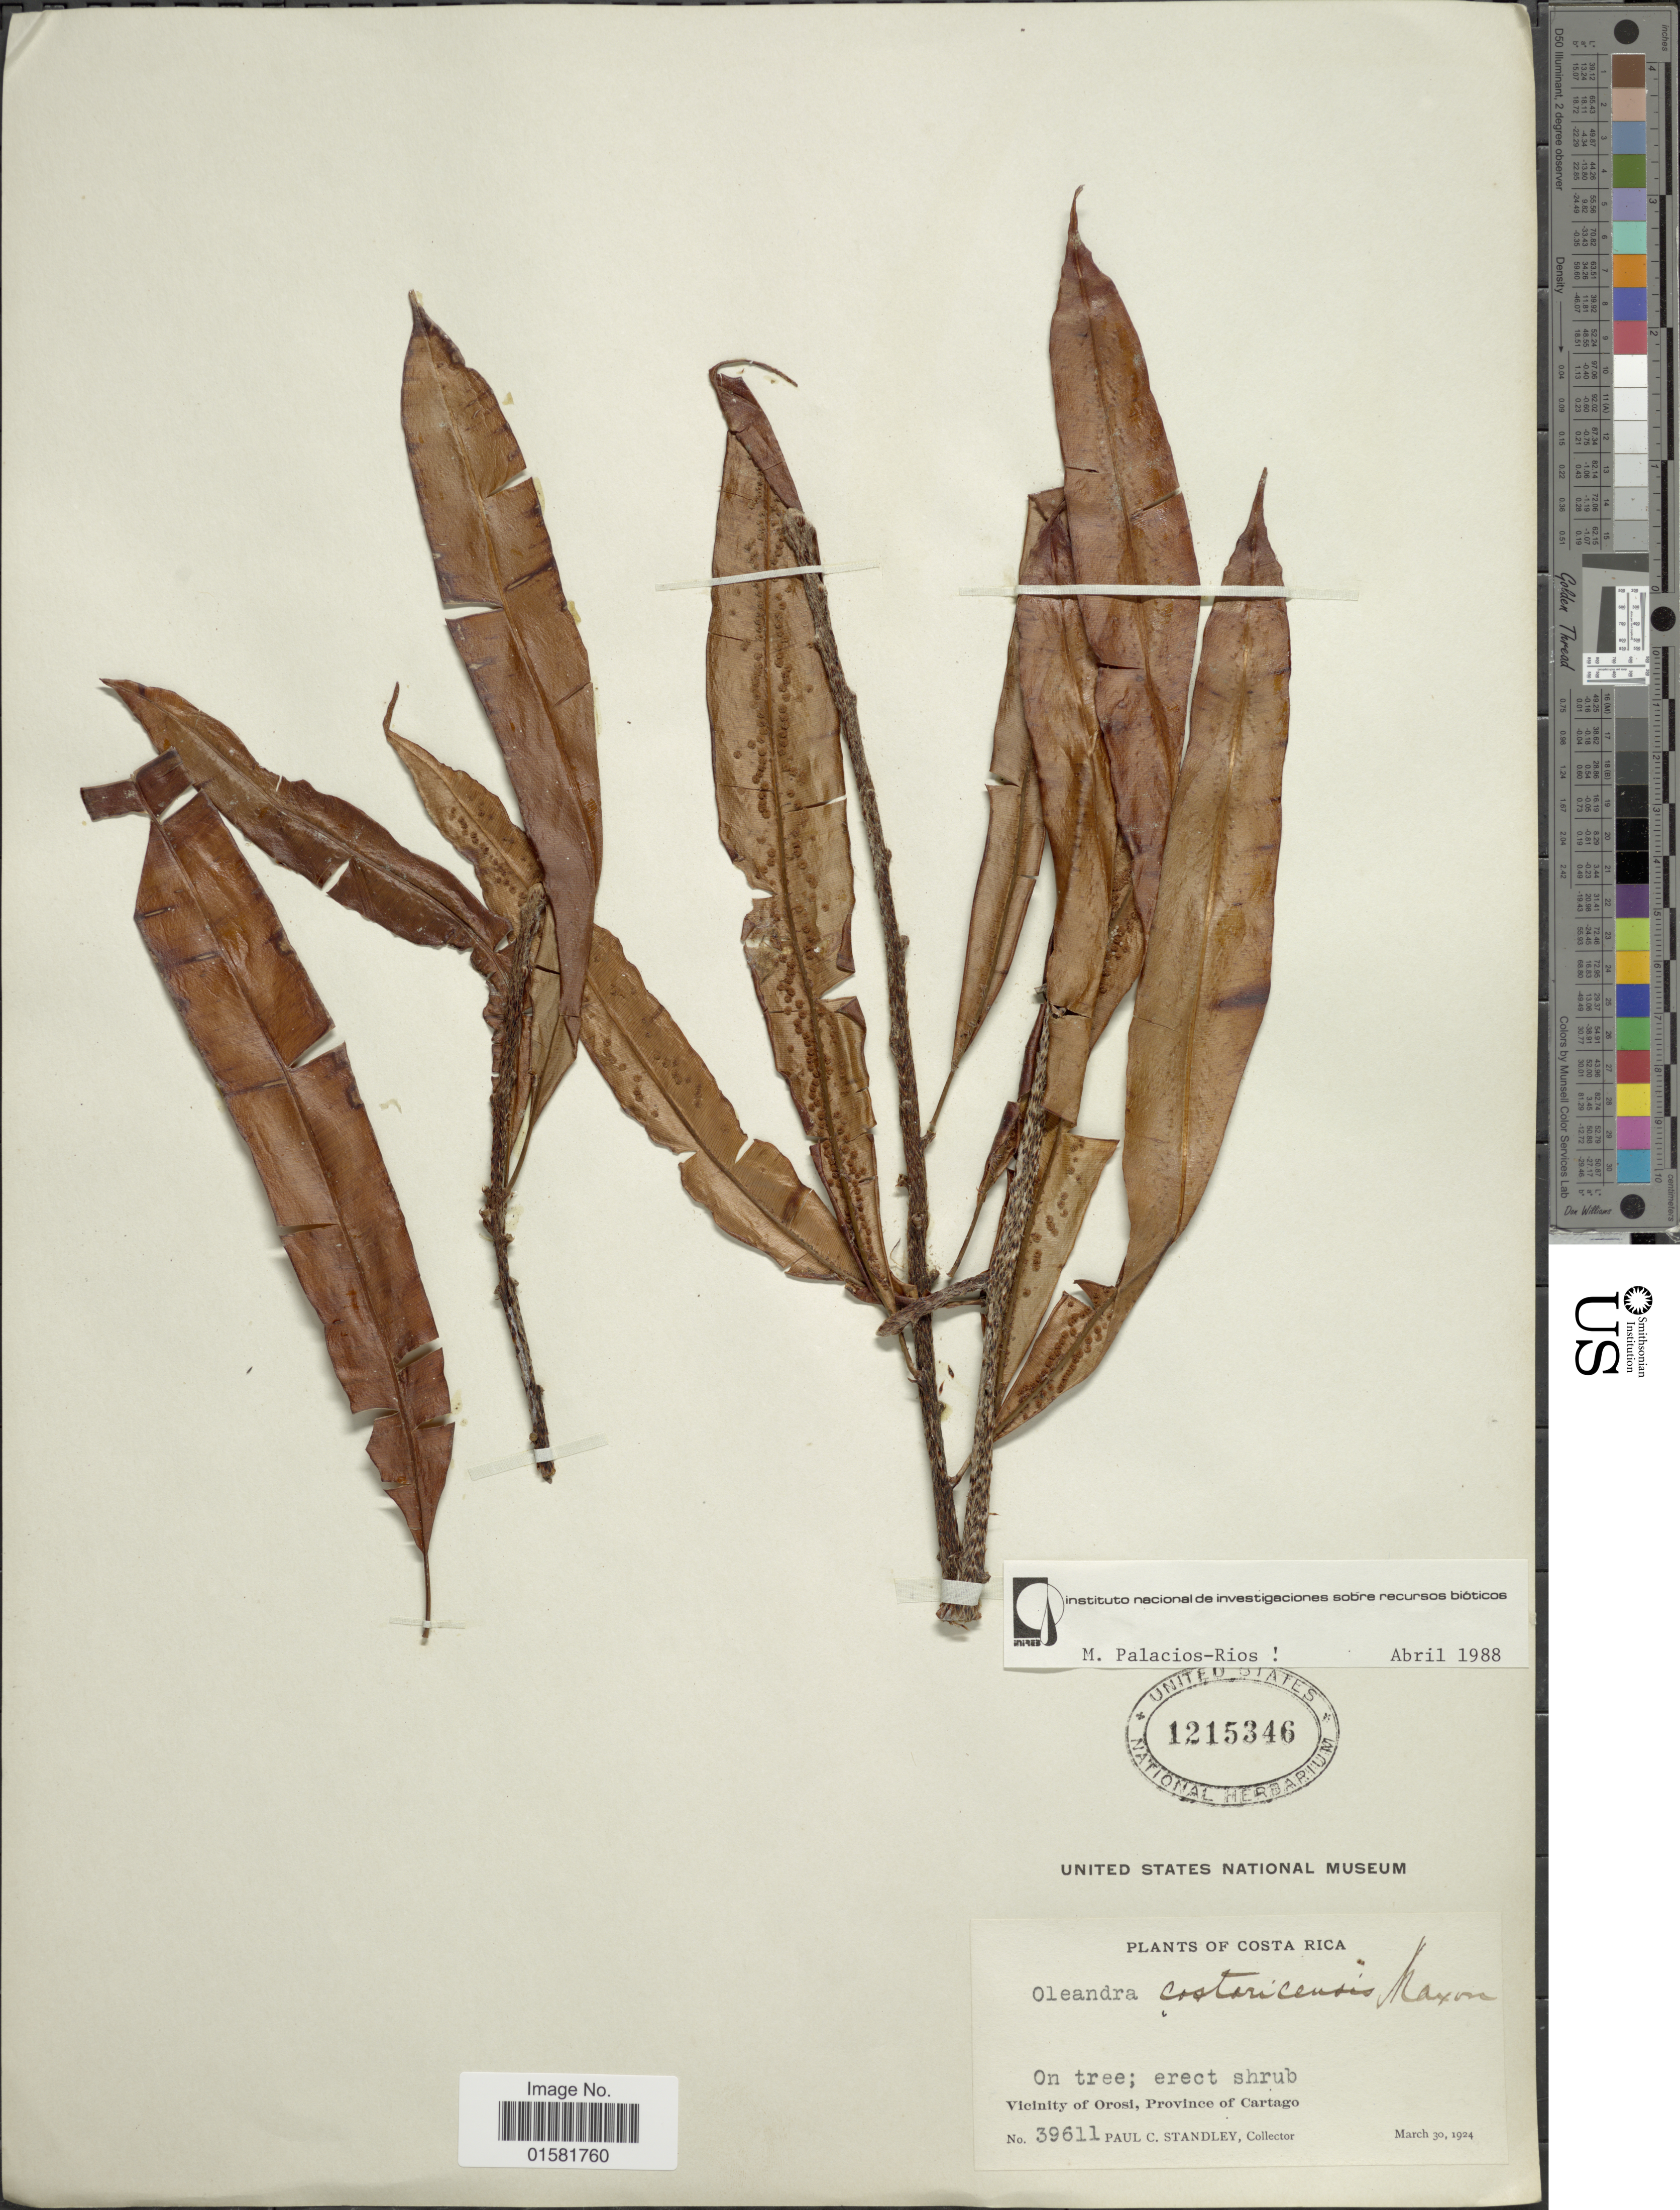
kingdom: Plantae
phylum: Tracheophyta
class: Polypodiopsida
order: Polypodiales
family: Oleandraceae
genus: Oleandra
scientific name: Oleandra pilosa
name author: Hook.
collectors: P. C. Standley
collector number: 39611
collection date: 1924-03-30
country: Costa Rica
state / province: Cartago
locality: Costa Rica, vicinity of Orosi, Province of Cartago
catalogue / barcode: US 1215346